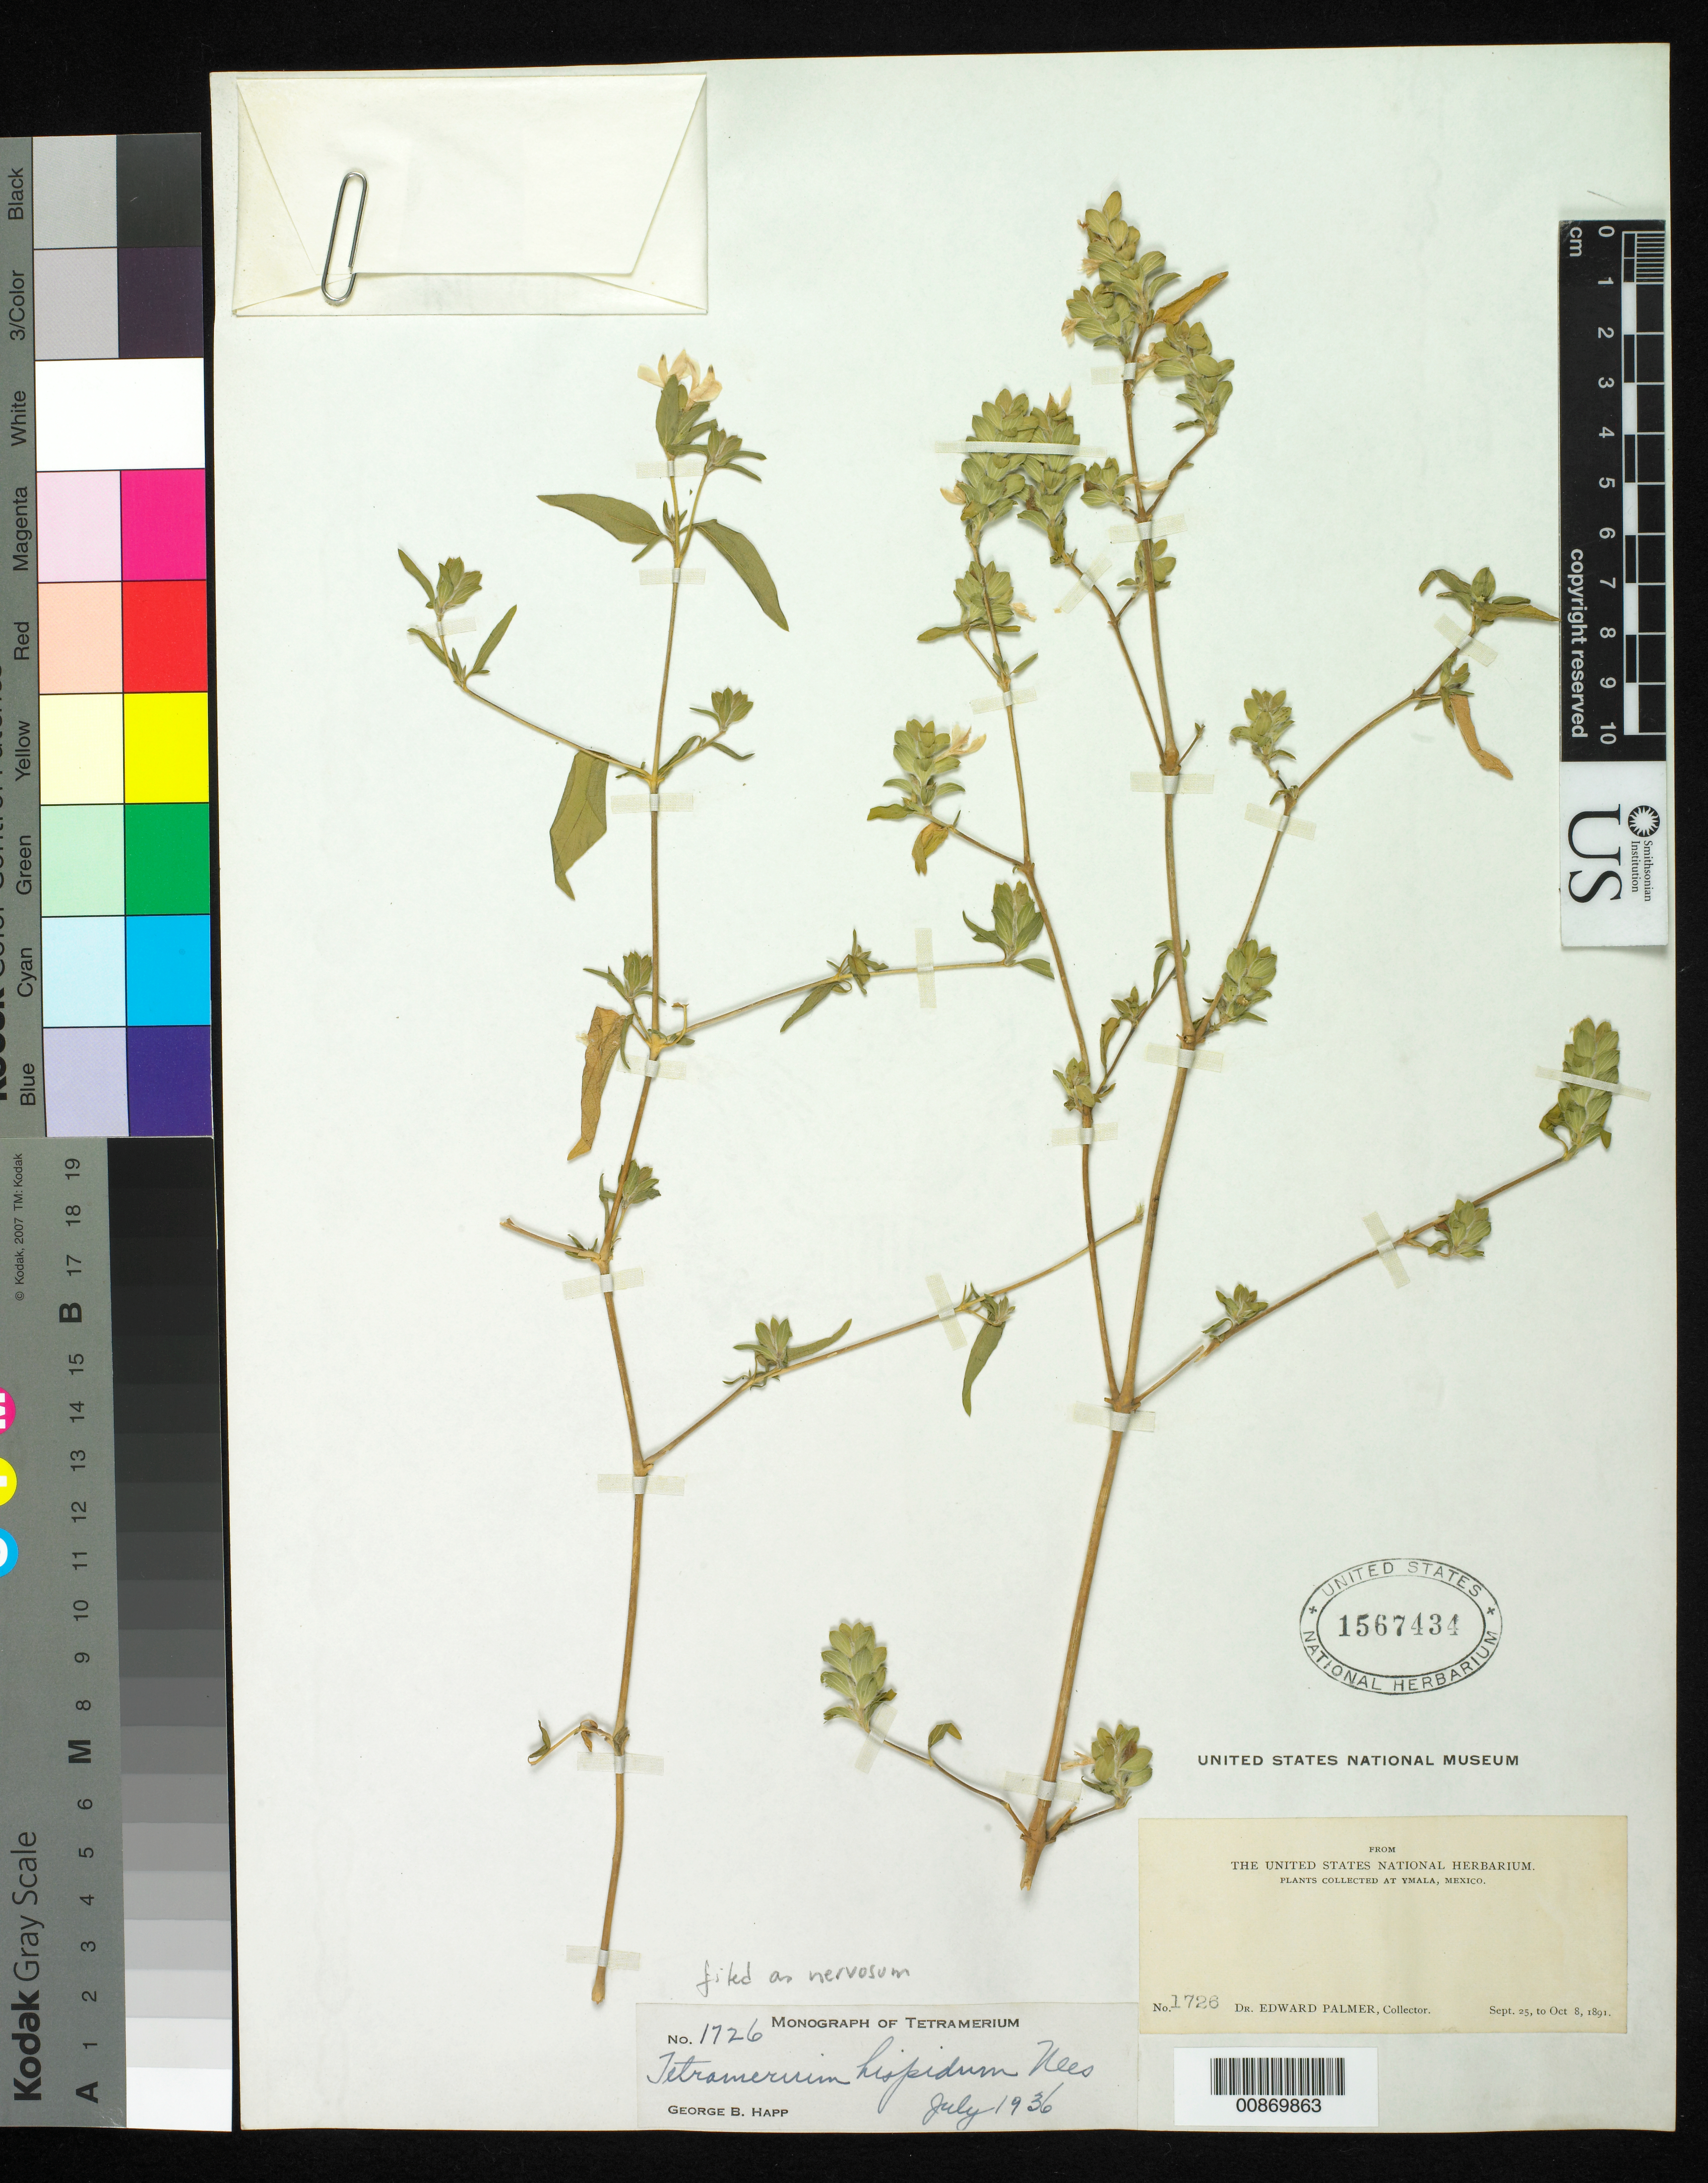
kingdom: Plantae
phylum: Tracheophyta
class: Magnoliopsida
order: Lamiales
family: Acanthaceae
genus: Tetramerium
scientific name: Tetramerium nervosum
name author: Nees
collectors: E. Palmer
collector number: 1726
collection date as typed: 25 Sep 1891 to 08 Oct 1891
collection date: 1891-09-25/1891-10-08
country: Mexico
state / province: Sinaloa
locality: Ymala, Sinaloa.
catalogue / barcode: US 1567434